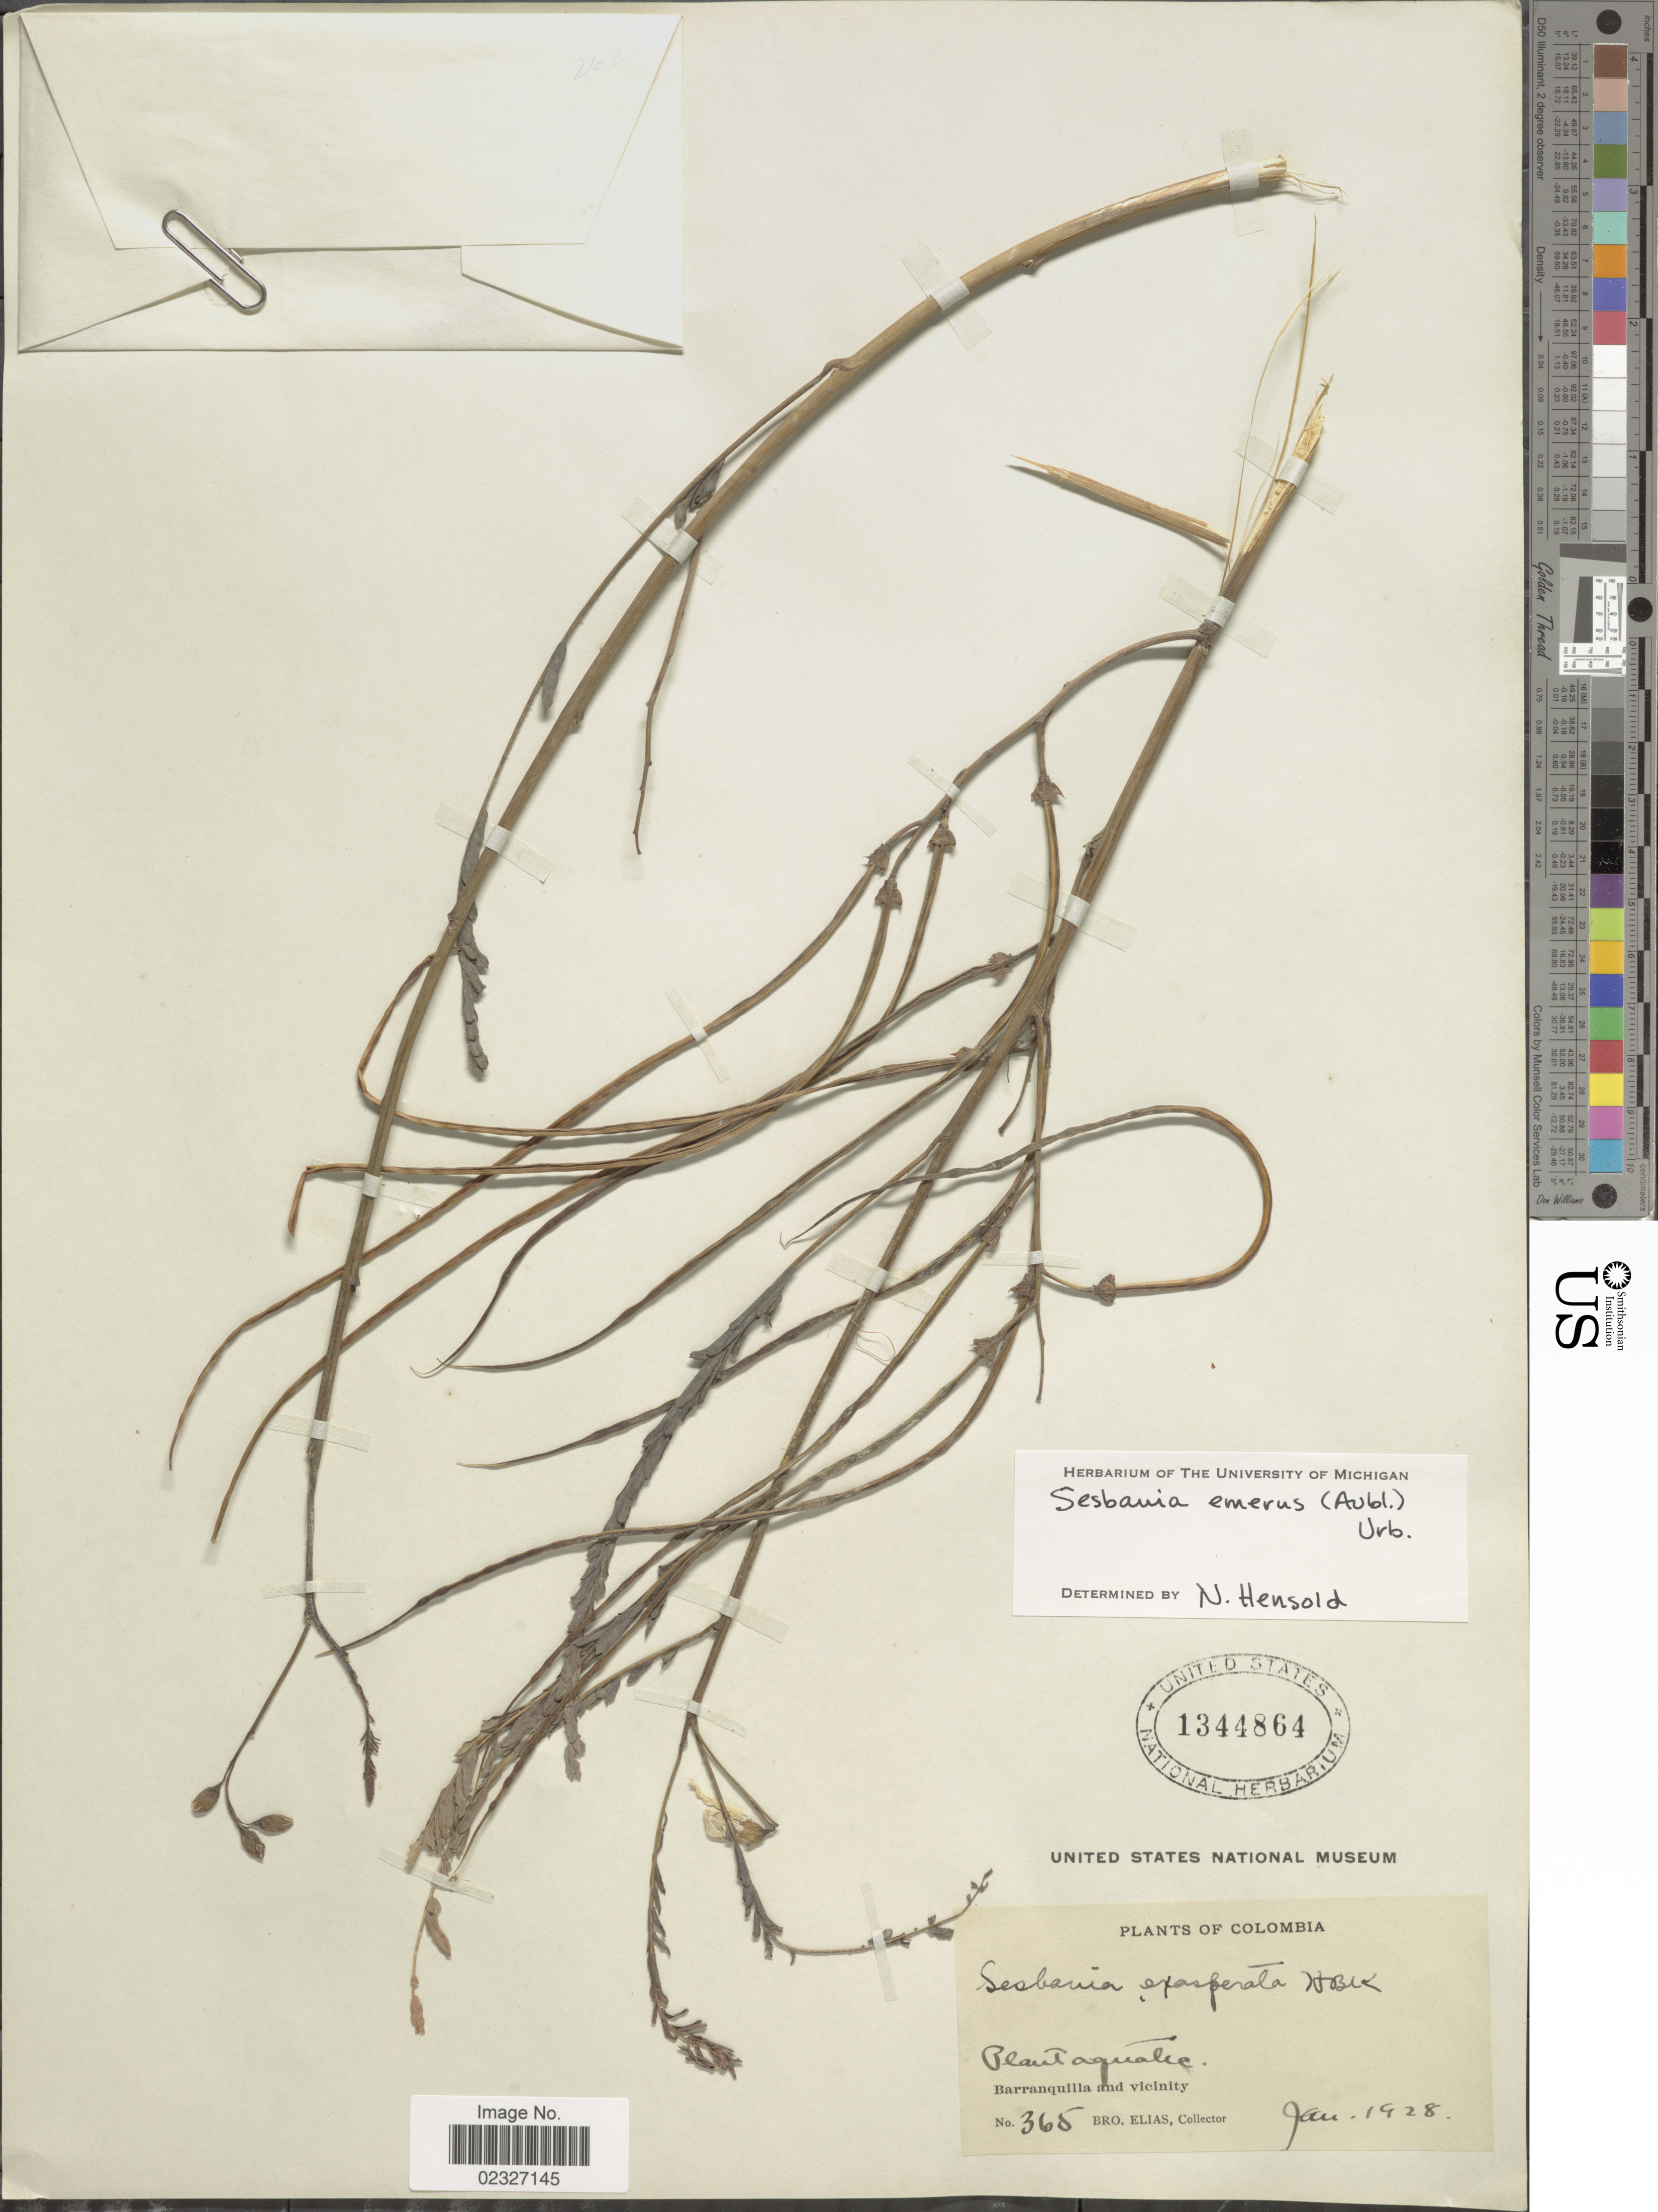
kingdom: Plantae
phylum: Tracheophyta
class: Magnoliopsida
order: Fabales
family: Fabaceae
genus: Sesbania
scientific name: Sesbania emerus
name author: (Aubl.) Urb.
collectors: Bro. Elias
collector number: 365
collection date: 1928-01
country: Colombia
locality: Plantaqualic, Barranquilla and vicinity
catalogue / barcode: US 1344864